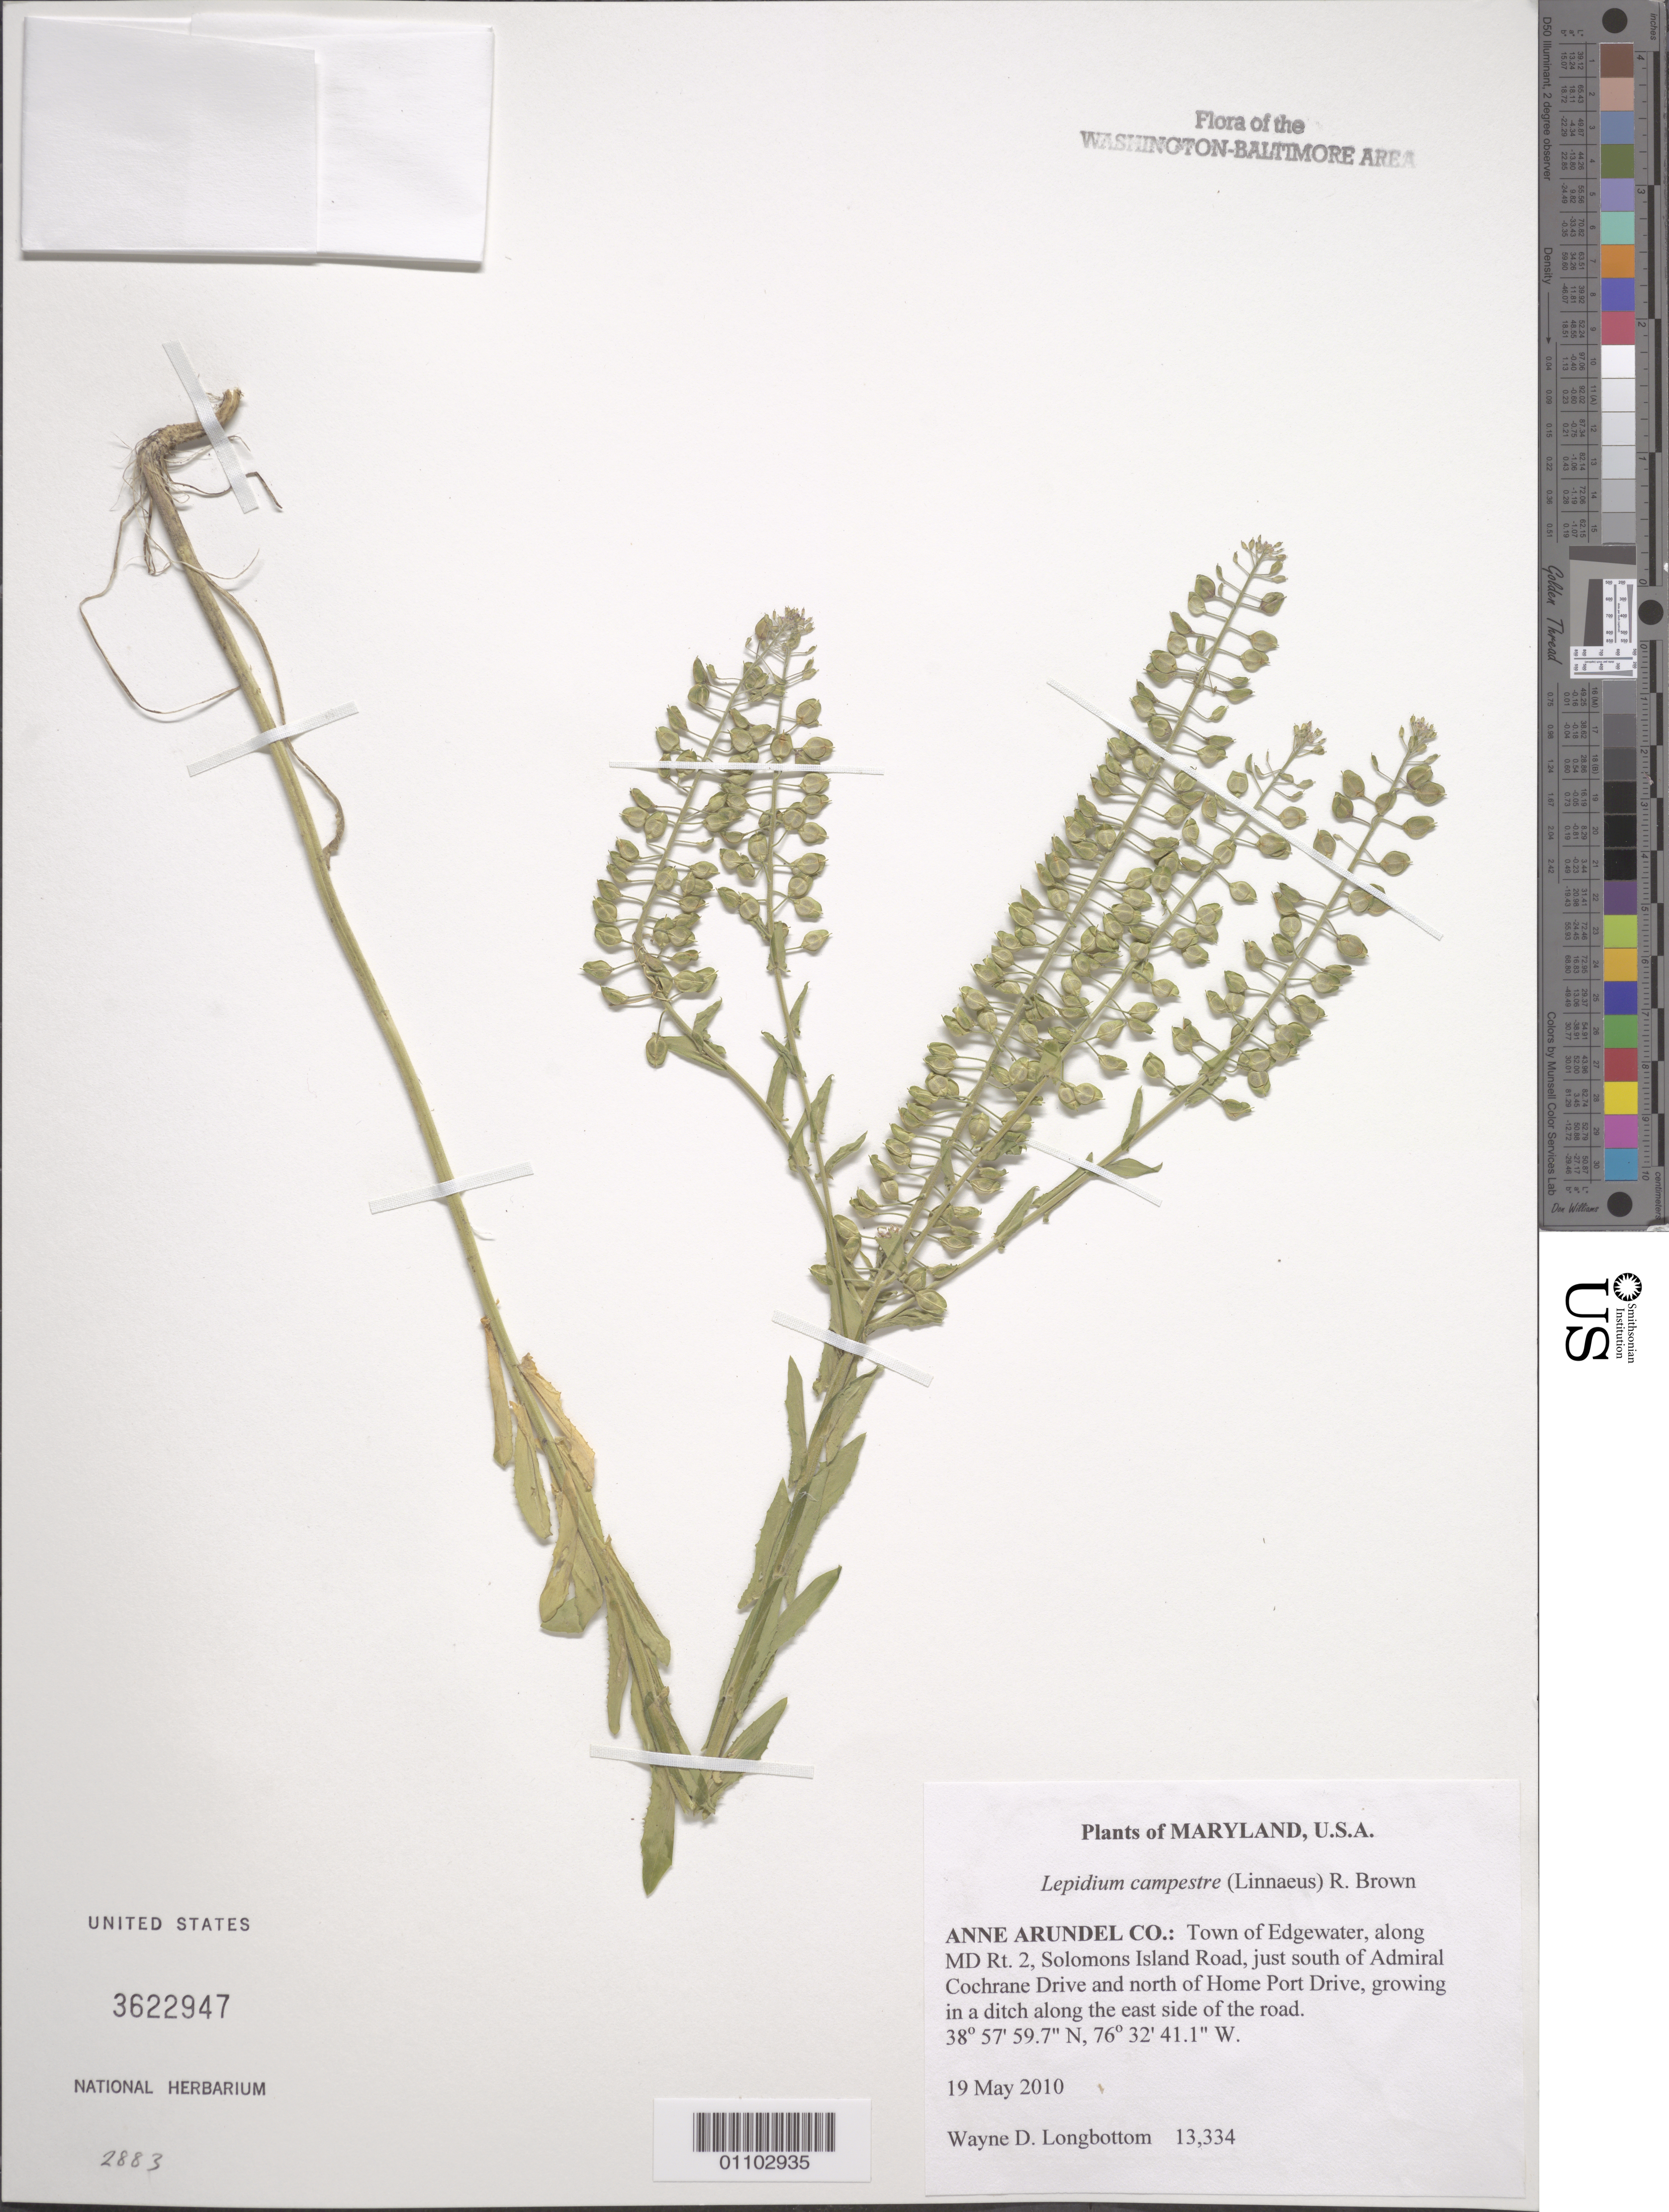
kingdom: Plantae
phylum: Tracheophyta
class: Magnoliopsida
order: Brassicales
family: Brassicaceae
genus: Lepidium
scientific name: Lepidium campestre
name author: (L.) W.T. Aiton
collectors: W. D. Longbottom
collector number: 13334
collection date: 2010-05-19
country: United States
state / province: Maryland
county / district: Anne Arundel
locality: Town of Edgewater, along MD Rt. 2, Solomons Island Road, just south of Admiral Cochrane Drive and north of Home Port Drive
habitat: Growing in a ditch along the east side of the road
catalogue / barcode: US 3622947